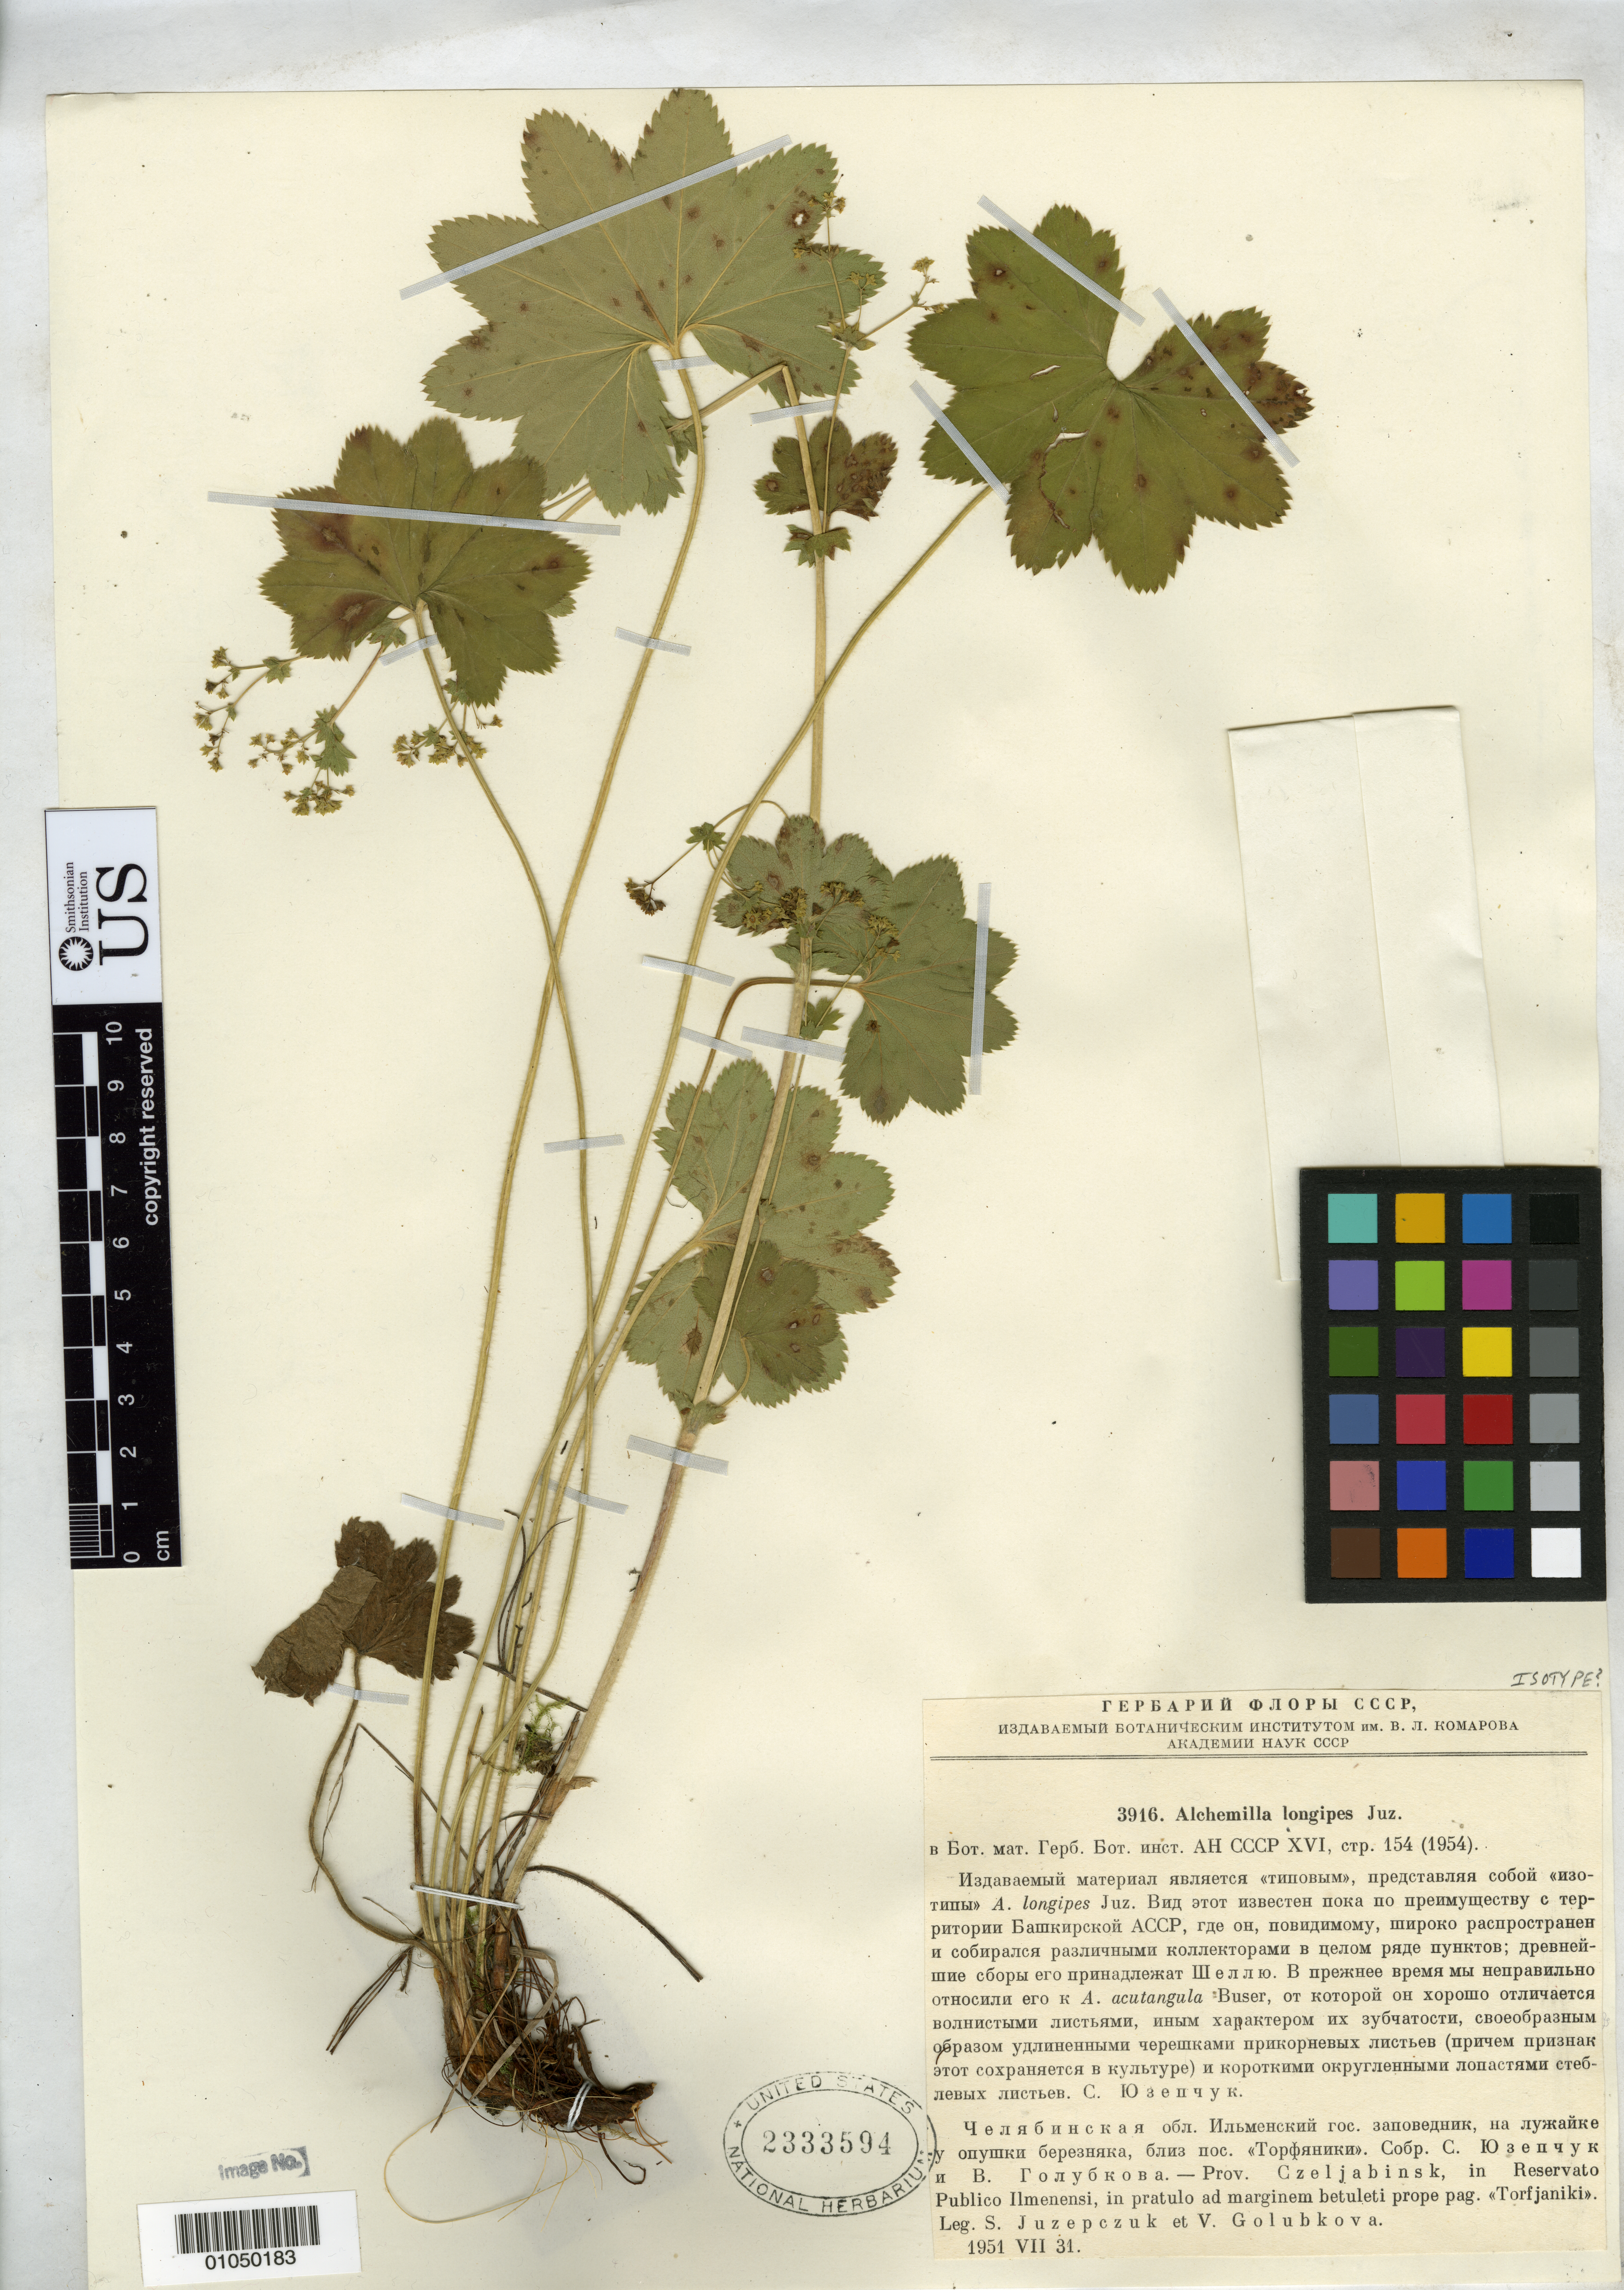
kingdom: Plantae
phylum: Tracheophyta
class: Magnoliopsida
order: Rosales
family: Rosaceae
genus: Alchemilla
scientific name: Alchemilla longipes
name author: Juz.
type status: Isotype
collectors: S. V. Juzepczuk & V. F. Golubkova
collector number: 3916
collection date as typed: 31 Jul 1951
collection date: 1951-07-31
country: Russian Federation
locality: Prov. Czeljabinsk [protologue, Tscheljabinsk], in Reservato Publico Ilmenensi, in pratulo ad marginem betuleti prope pag. "Torfjaniki".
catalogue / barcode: US 2333594